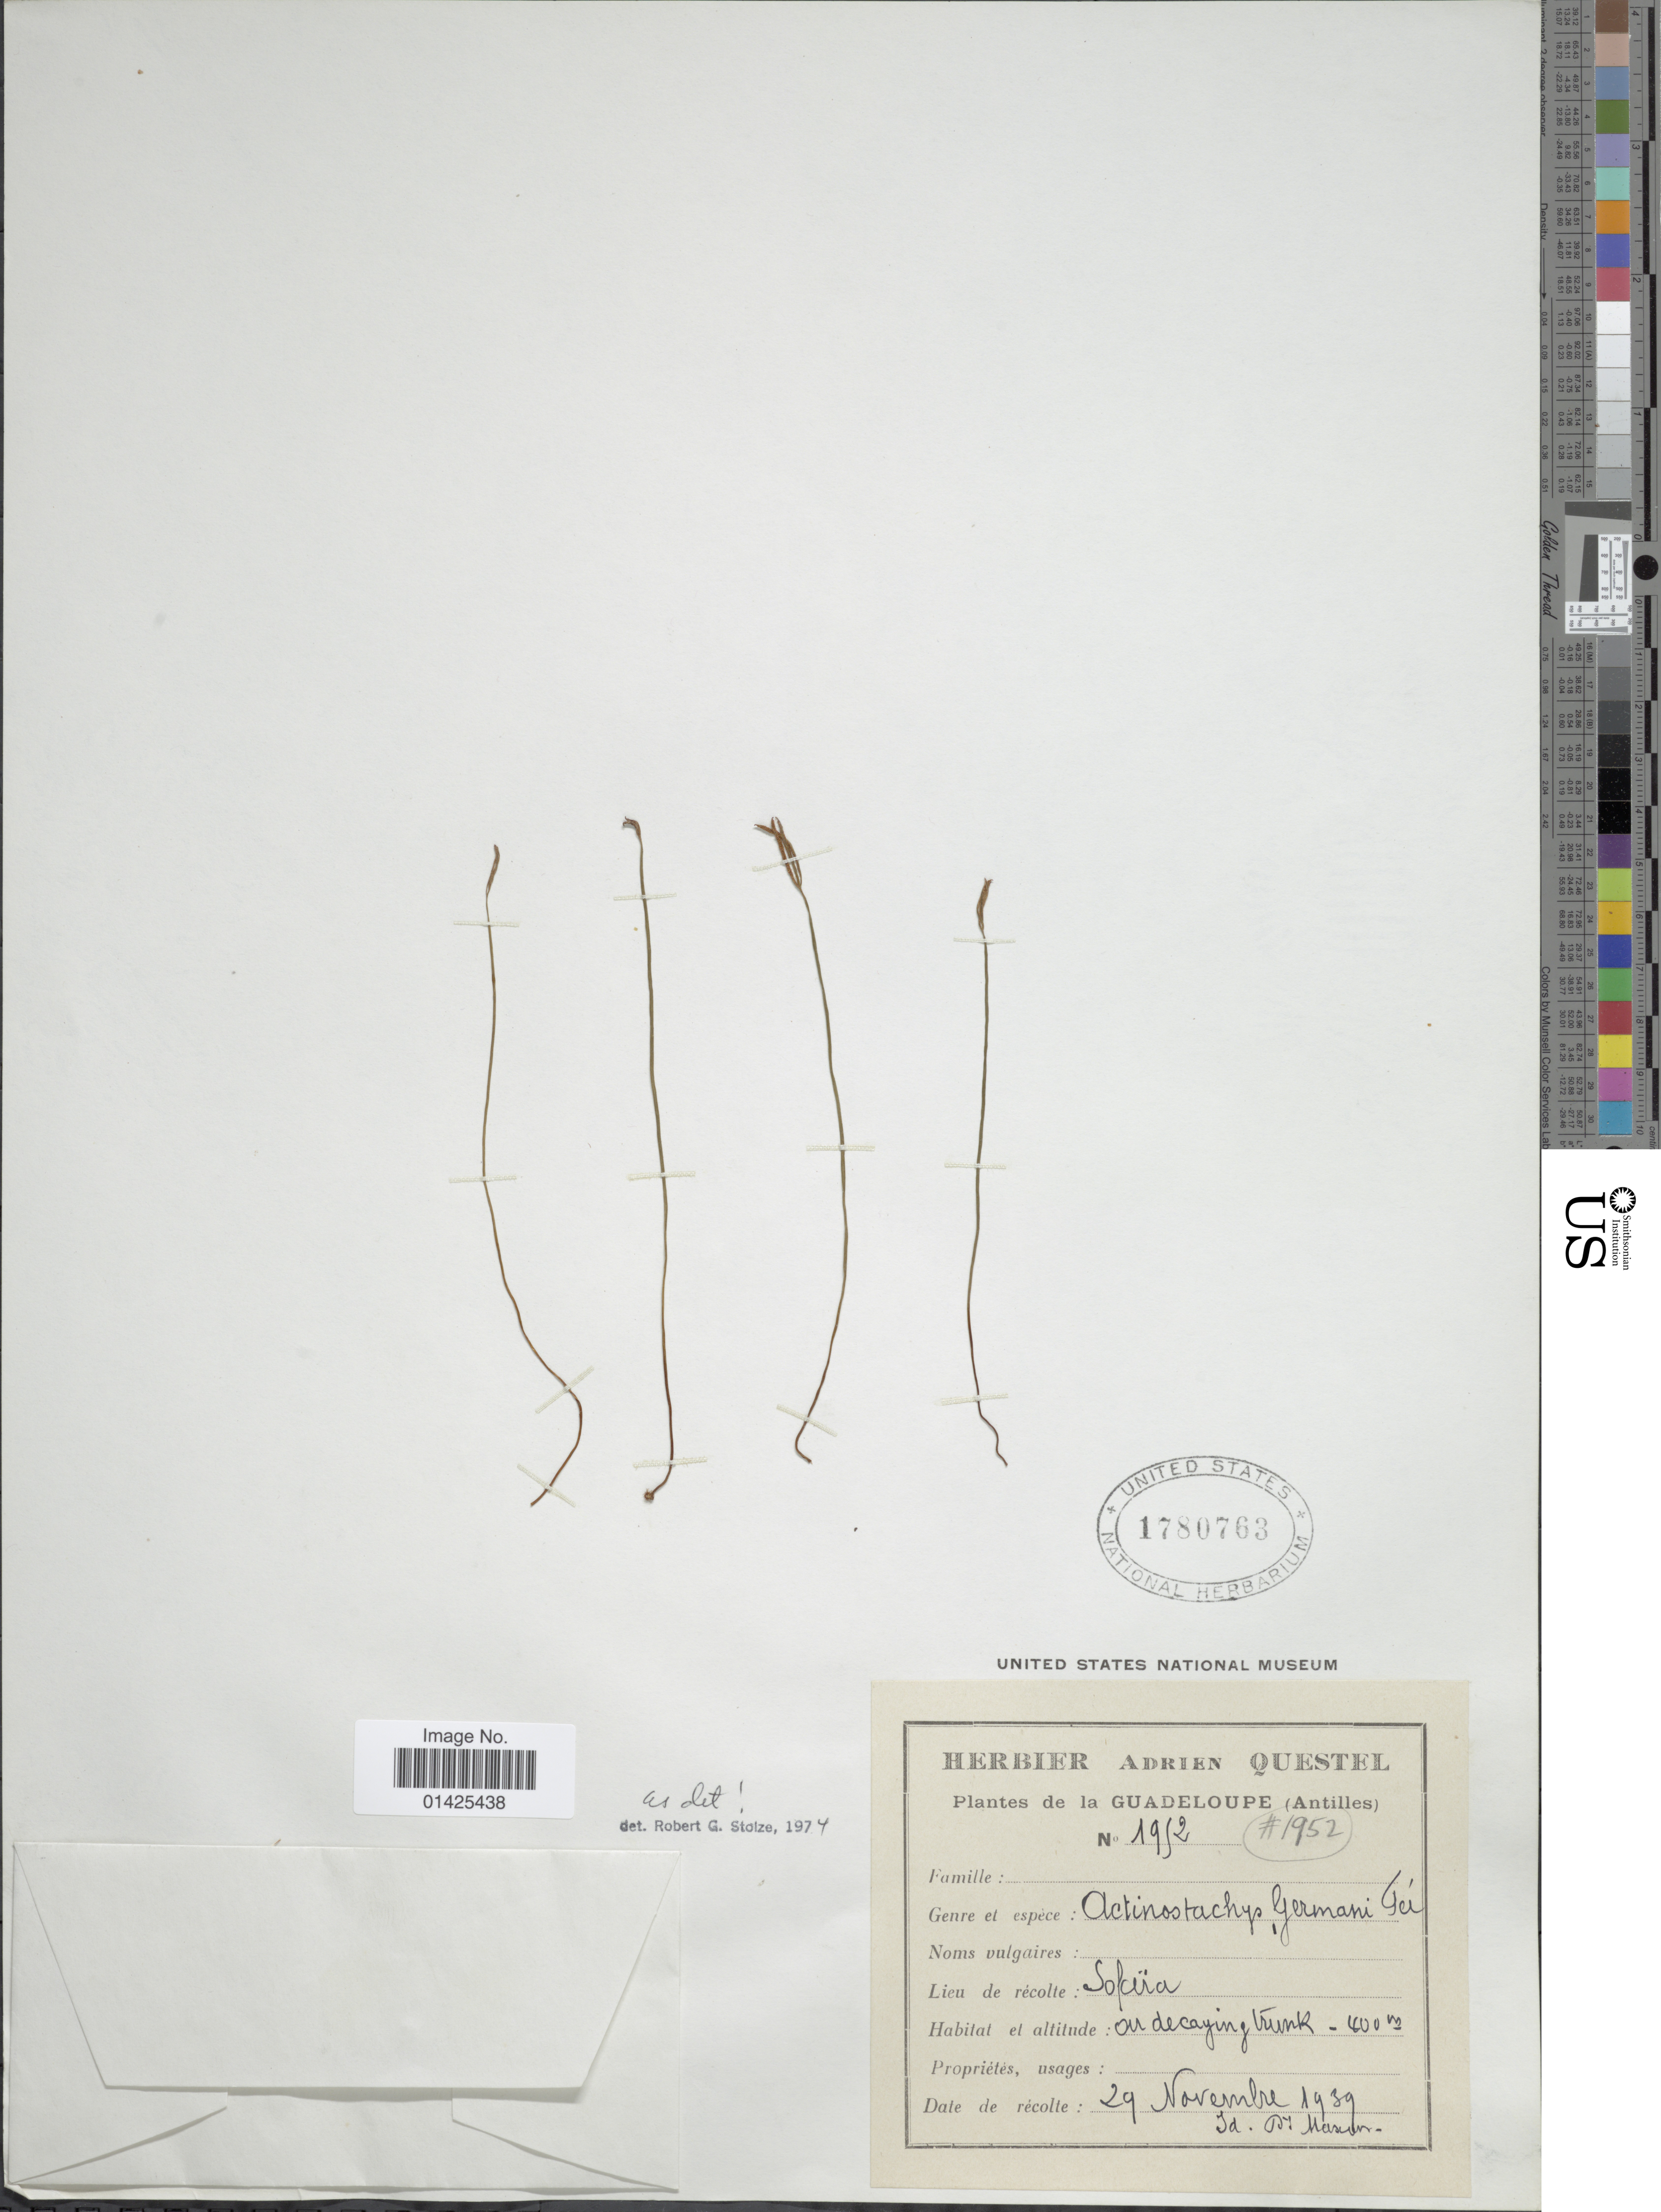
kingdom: Plantae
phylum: Tracheophyta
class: Polypodiopsida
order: Schizaeales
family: Schizaeaceae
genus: Actinostachys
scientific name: Actinostachys pennula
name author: (Sw.) Hook.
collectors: P. Mason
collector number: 1952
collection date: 1939-11-29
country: Guadeloupe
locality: Sofera. [interpreted] On decaying Vrunr. [interpreted]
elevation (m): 400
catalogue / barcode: US 1780763